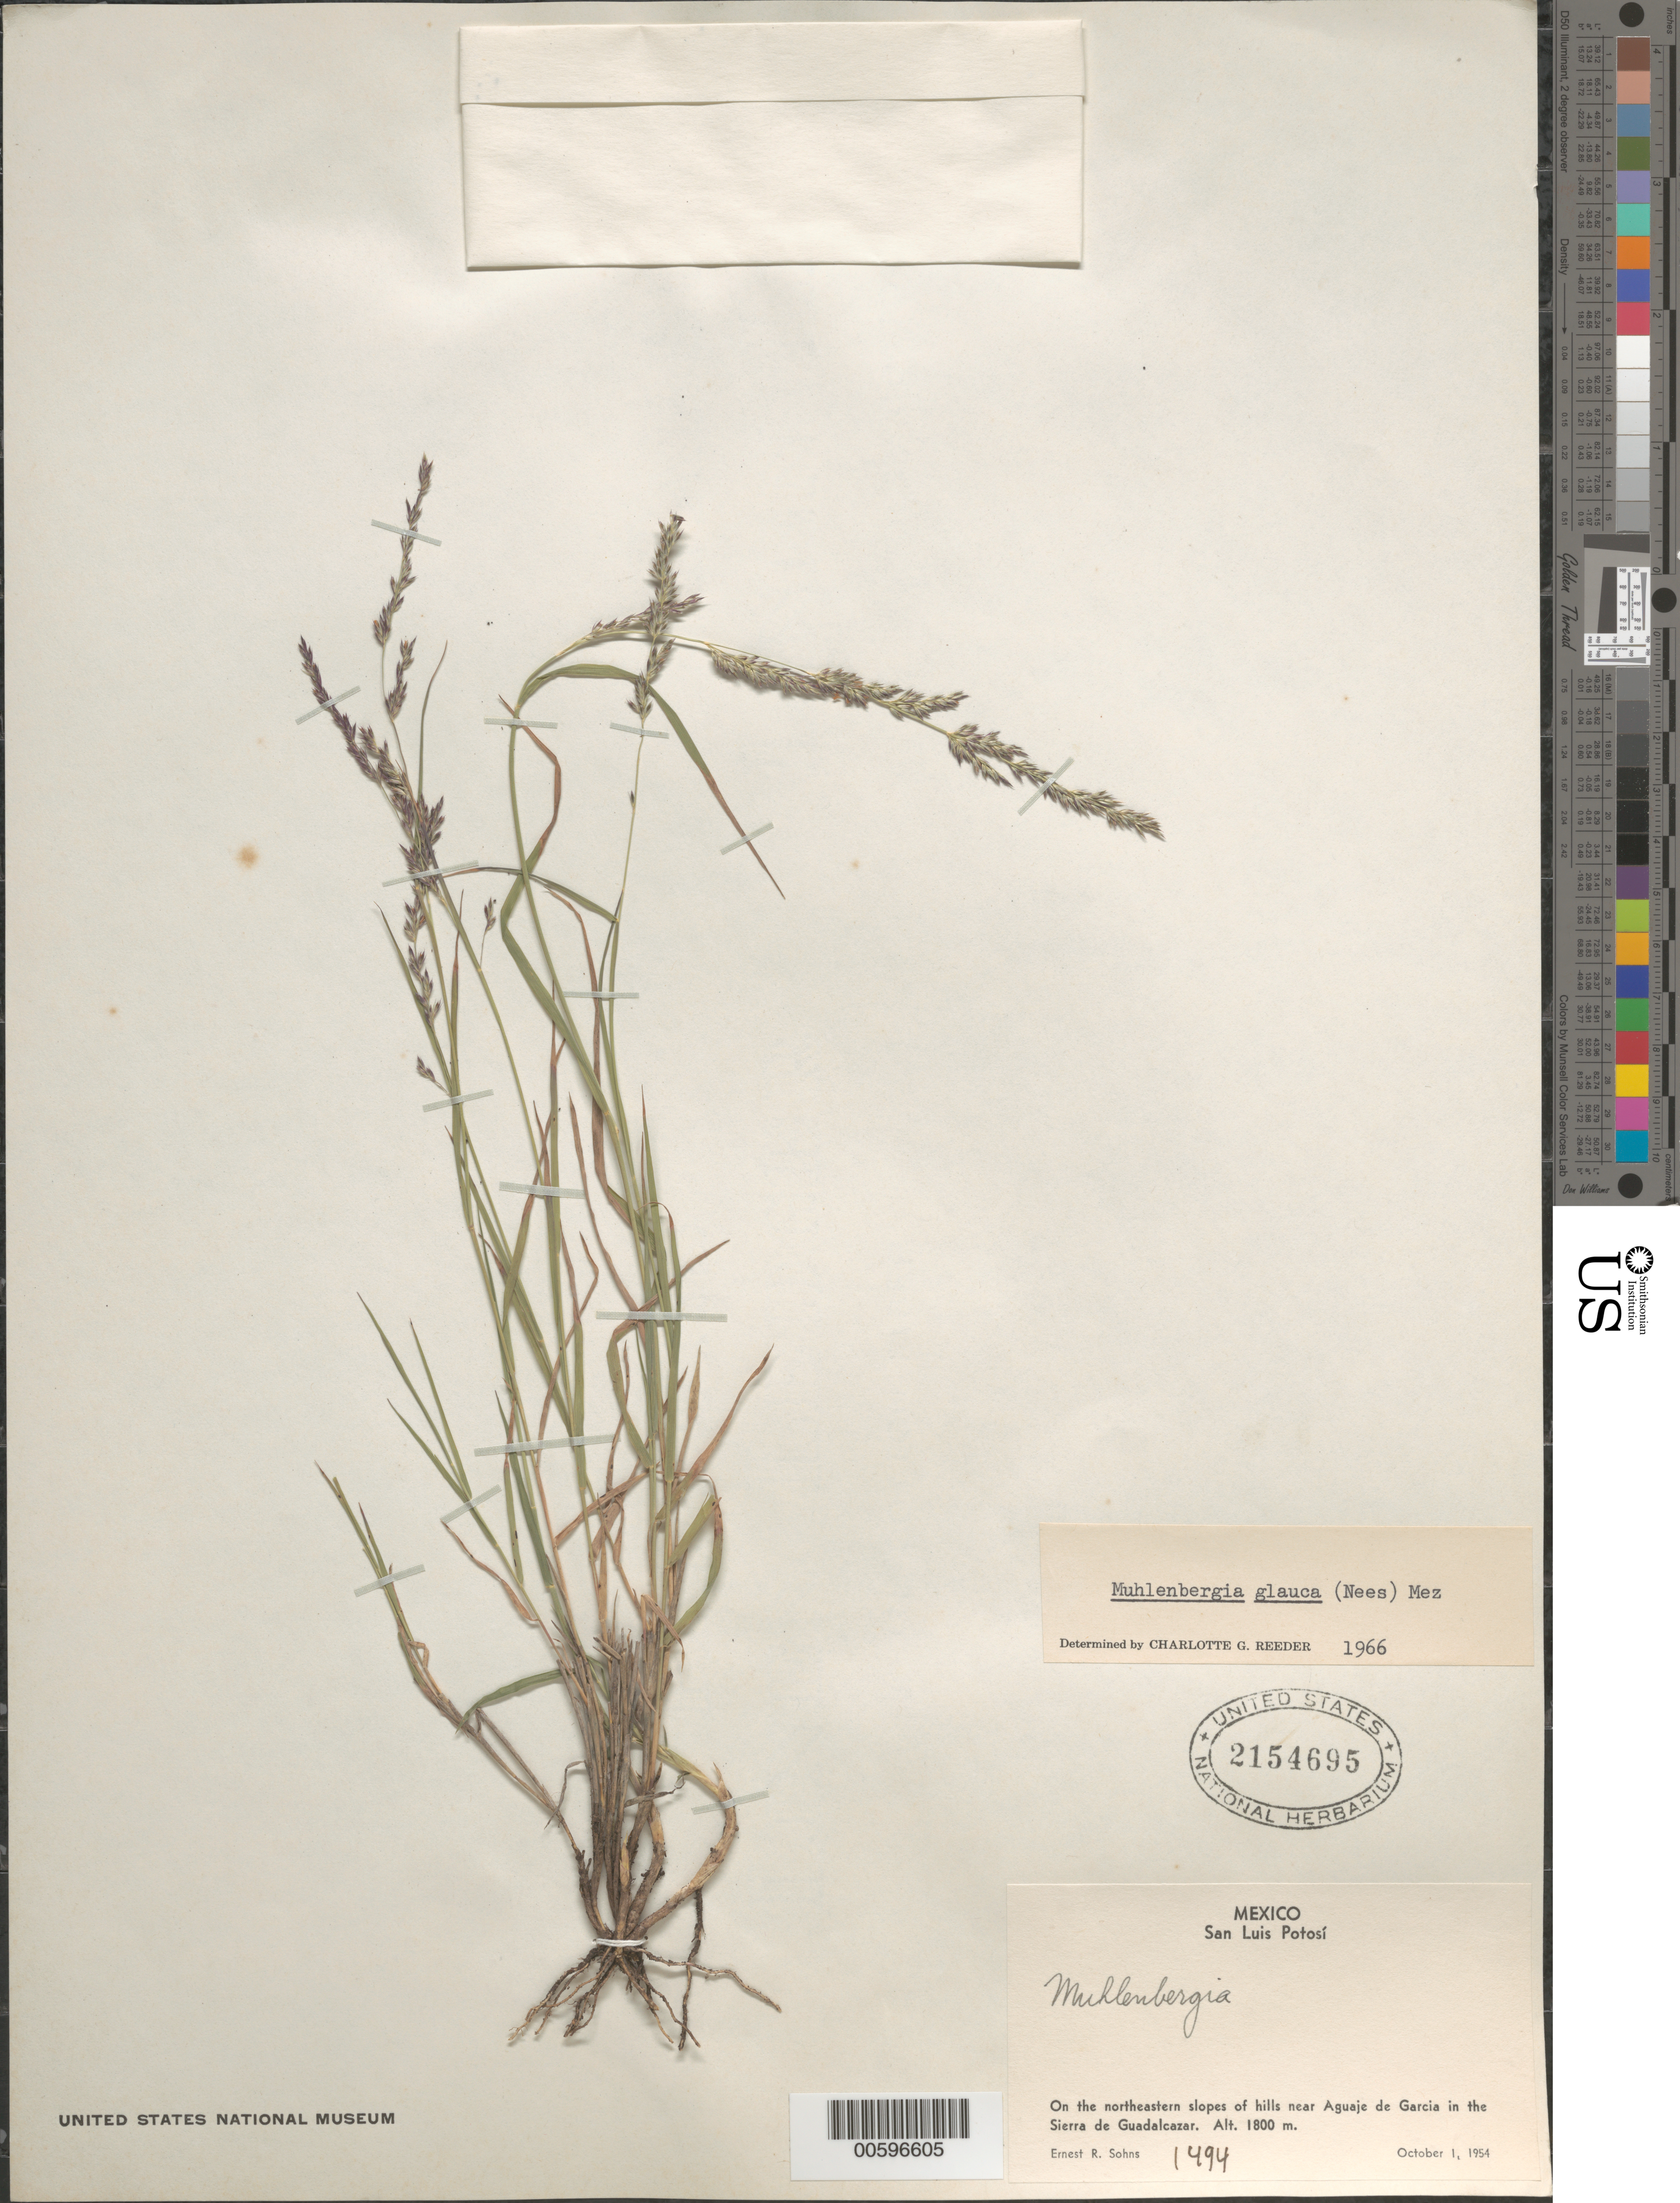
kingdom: Plantae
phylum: Tracheophyta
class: Liliopsida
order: Poales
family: Poaceae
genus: Muhlenbergia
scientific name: Muhlenbergia glauca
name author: (Nees) Mez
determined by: Reeder, C. G., (ARIZ)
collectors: E. R. Sohns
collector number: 1494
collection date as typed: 1 Oct 1954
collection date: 1954-10-01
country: Mexico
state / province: San Luis Potosi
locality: On the northeastern slopes of hills near Aguaje de Garcia in the Sierra de Guadalcazar.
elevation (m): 1800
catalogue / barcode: US 2154695